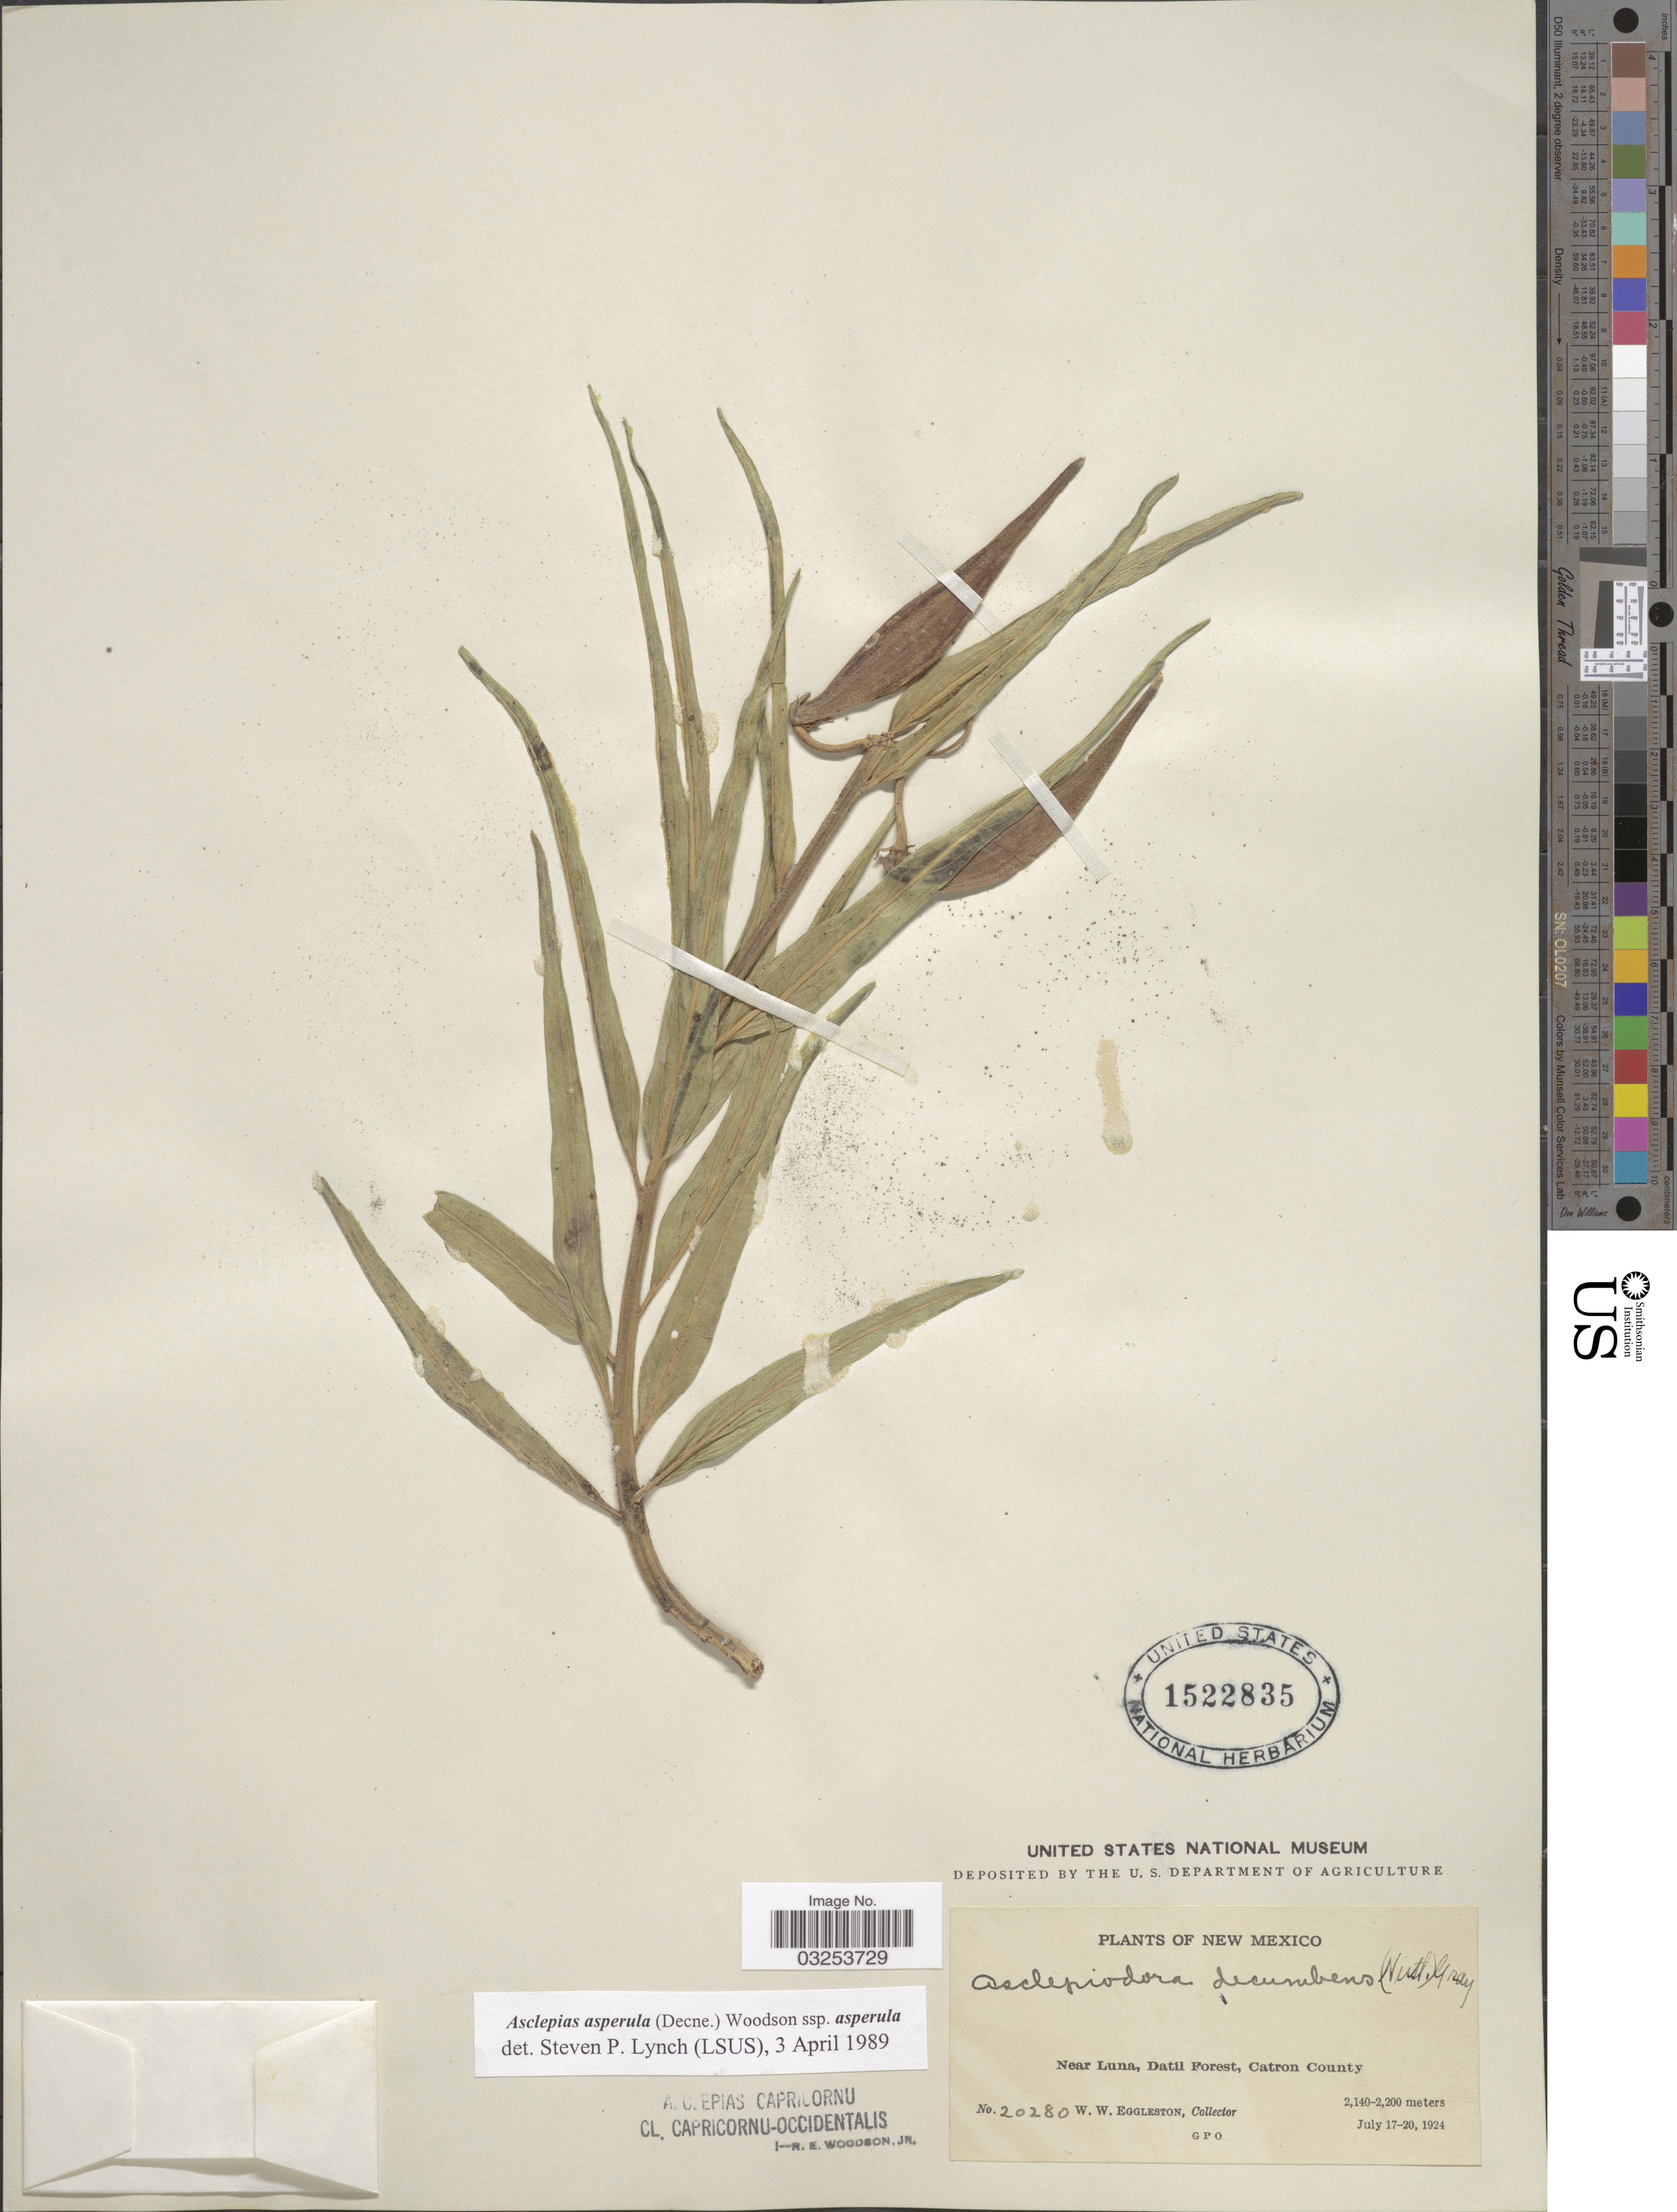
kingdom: Plantae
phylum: Tracheophyta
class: Magnoliopsida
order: Gentianales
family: Apocynaceae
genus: Asclepias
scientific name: Asclepias asperula subsp. asperula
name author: (Decne.) Woodson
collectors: W. W. Eggleston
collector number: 20280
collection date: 1924-07-17/1924-07-20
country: United States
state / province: New Mexico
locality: Near Luna, Datil Forest, Catron County.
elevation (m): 2140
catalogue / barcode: US 1522835